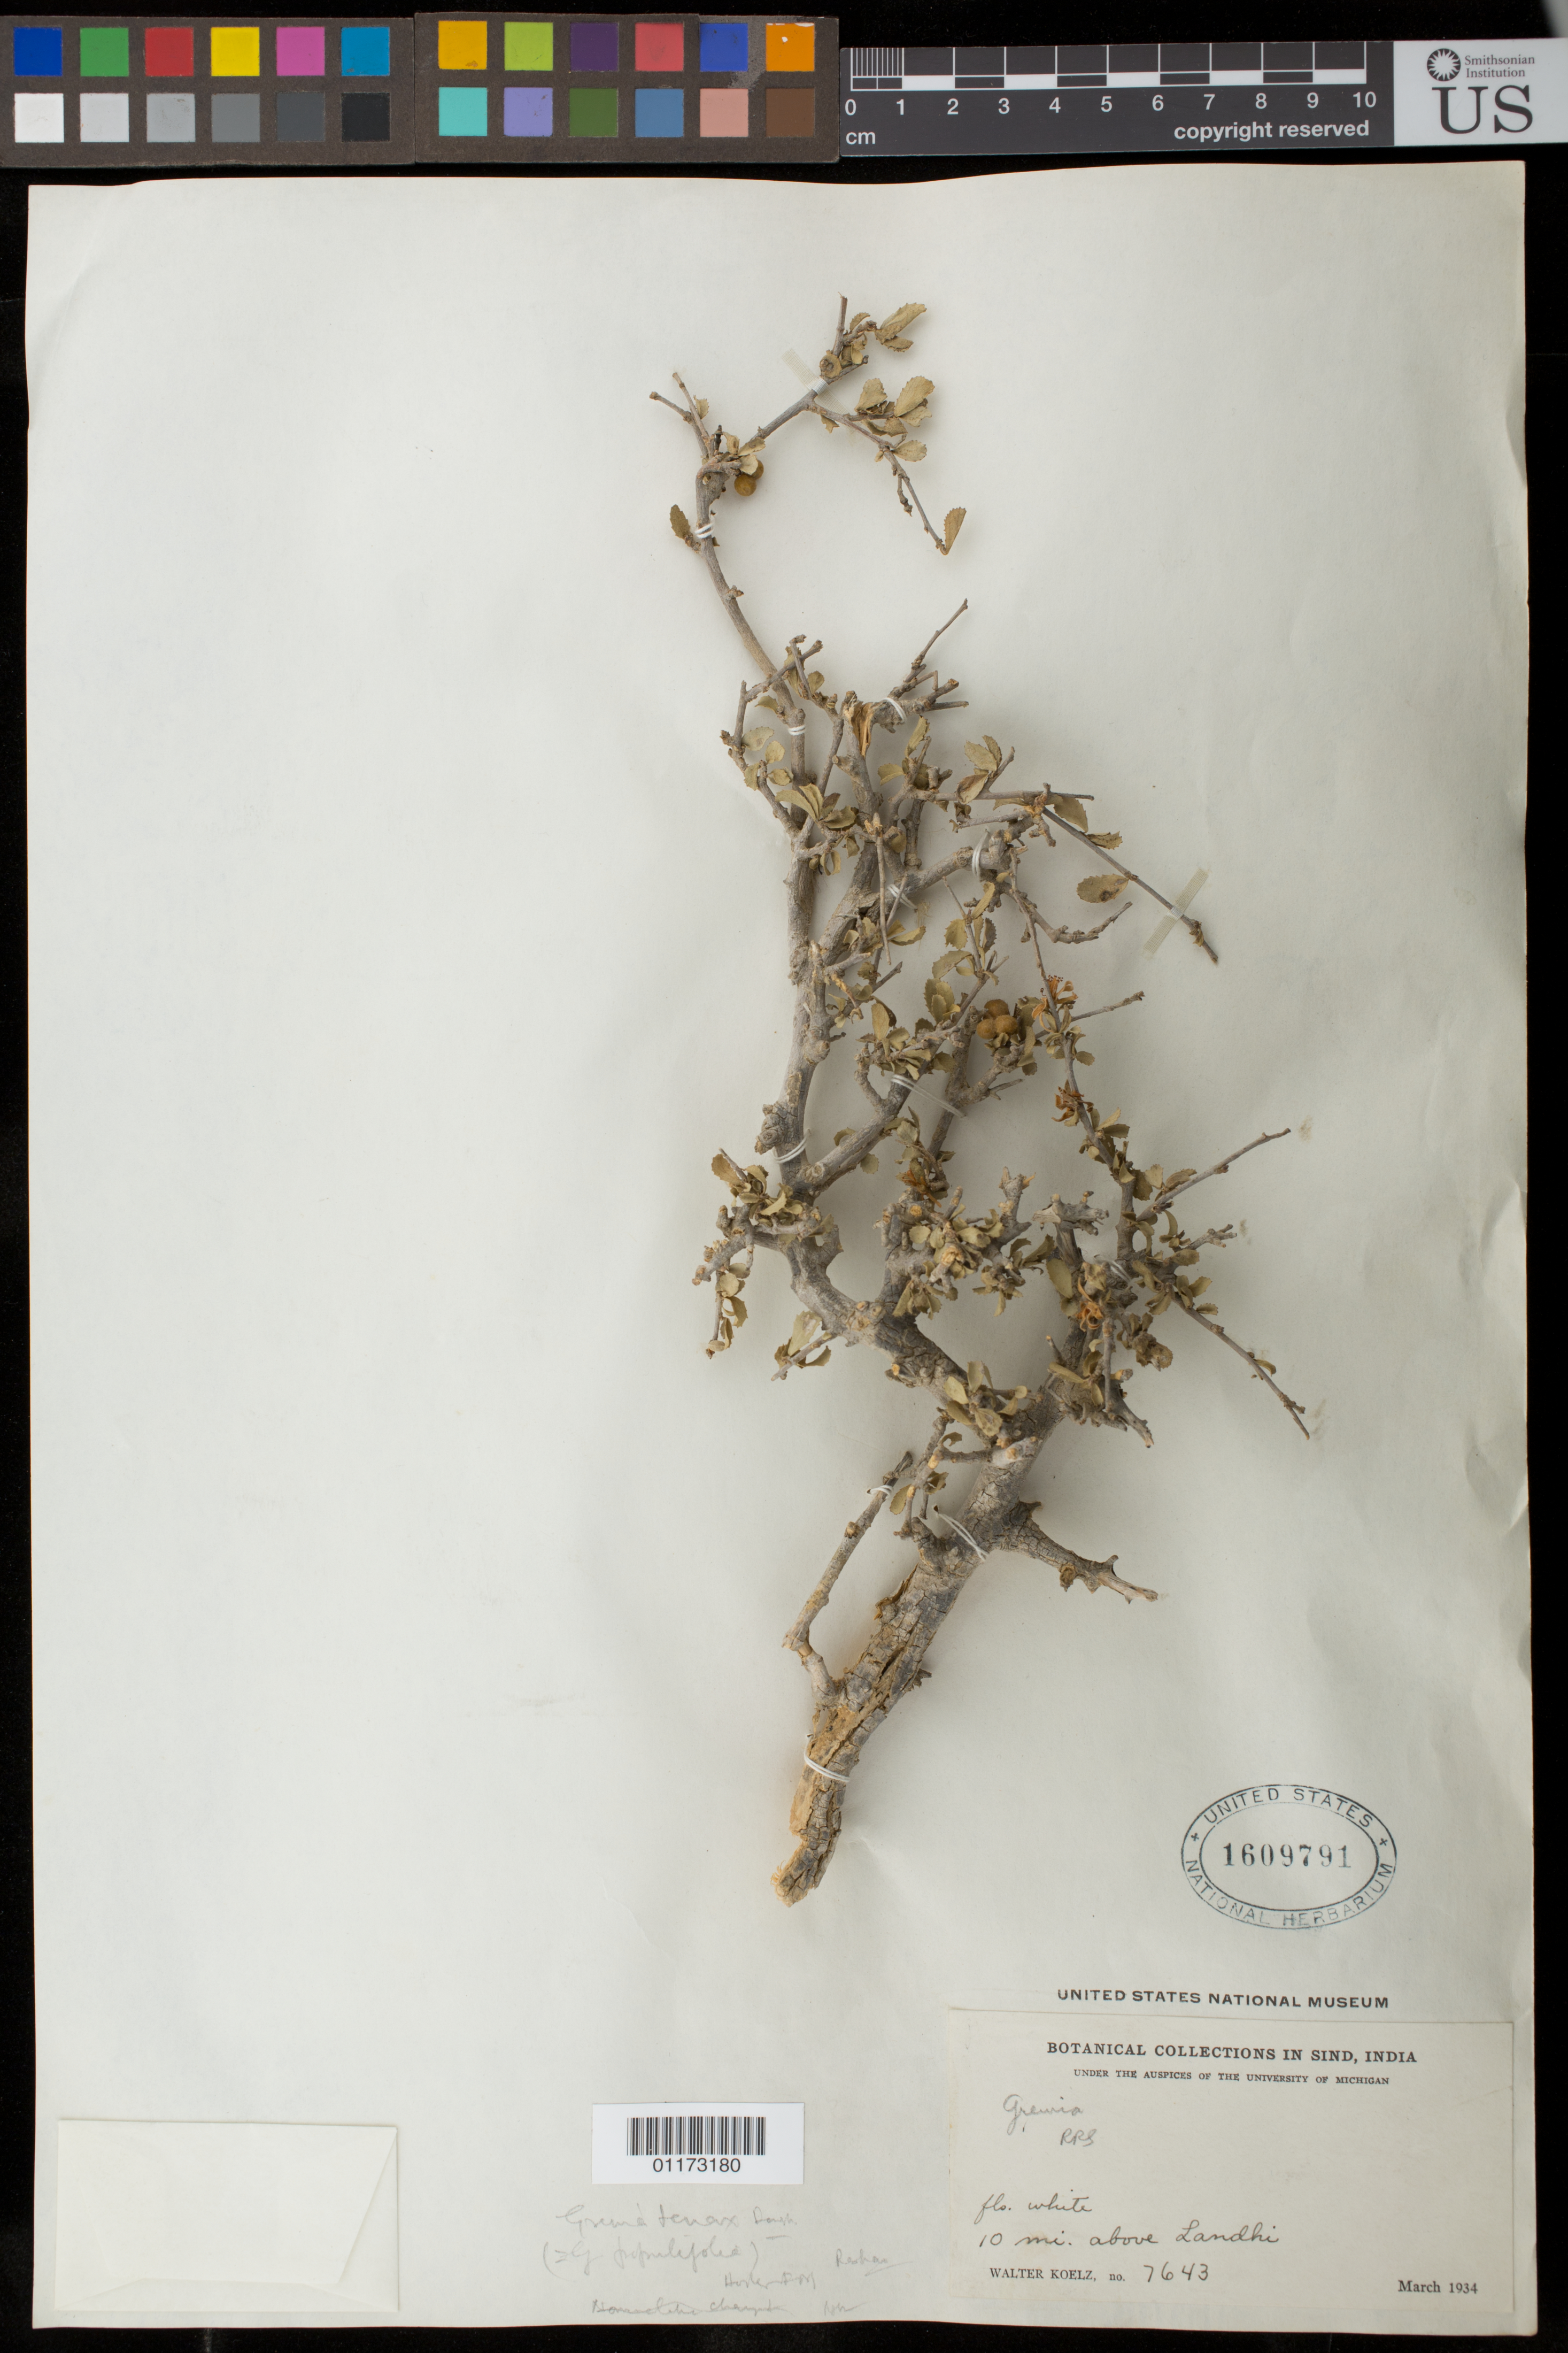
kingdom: Plantae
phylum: Tracheophyta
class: Magnoliopsida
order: Malvales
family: Malvaceae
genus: Grewia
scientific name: Grewia tenax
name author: (Forssk.) Fiori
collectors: W. N. Koelz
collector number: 7643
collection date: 1934-03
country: Pakistan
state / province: Sindh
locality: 10 mi. above Landhi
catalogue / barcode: US 1609791